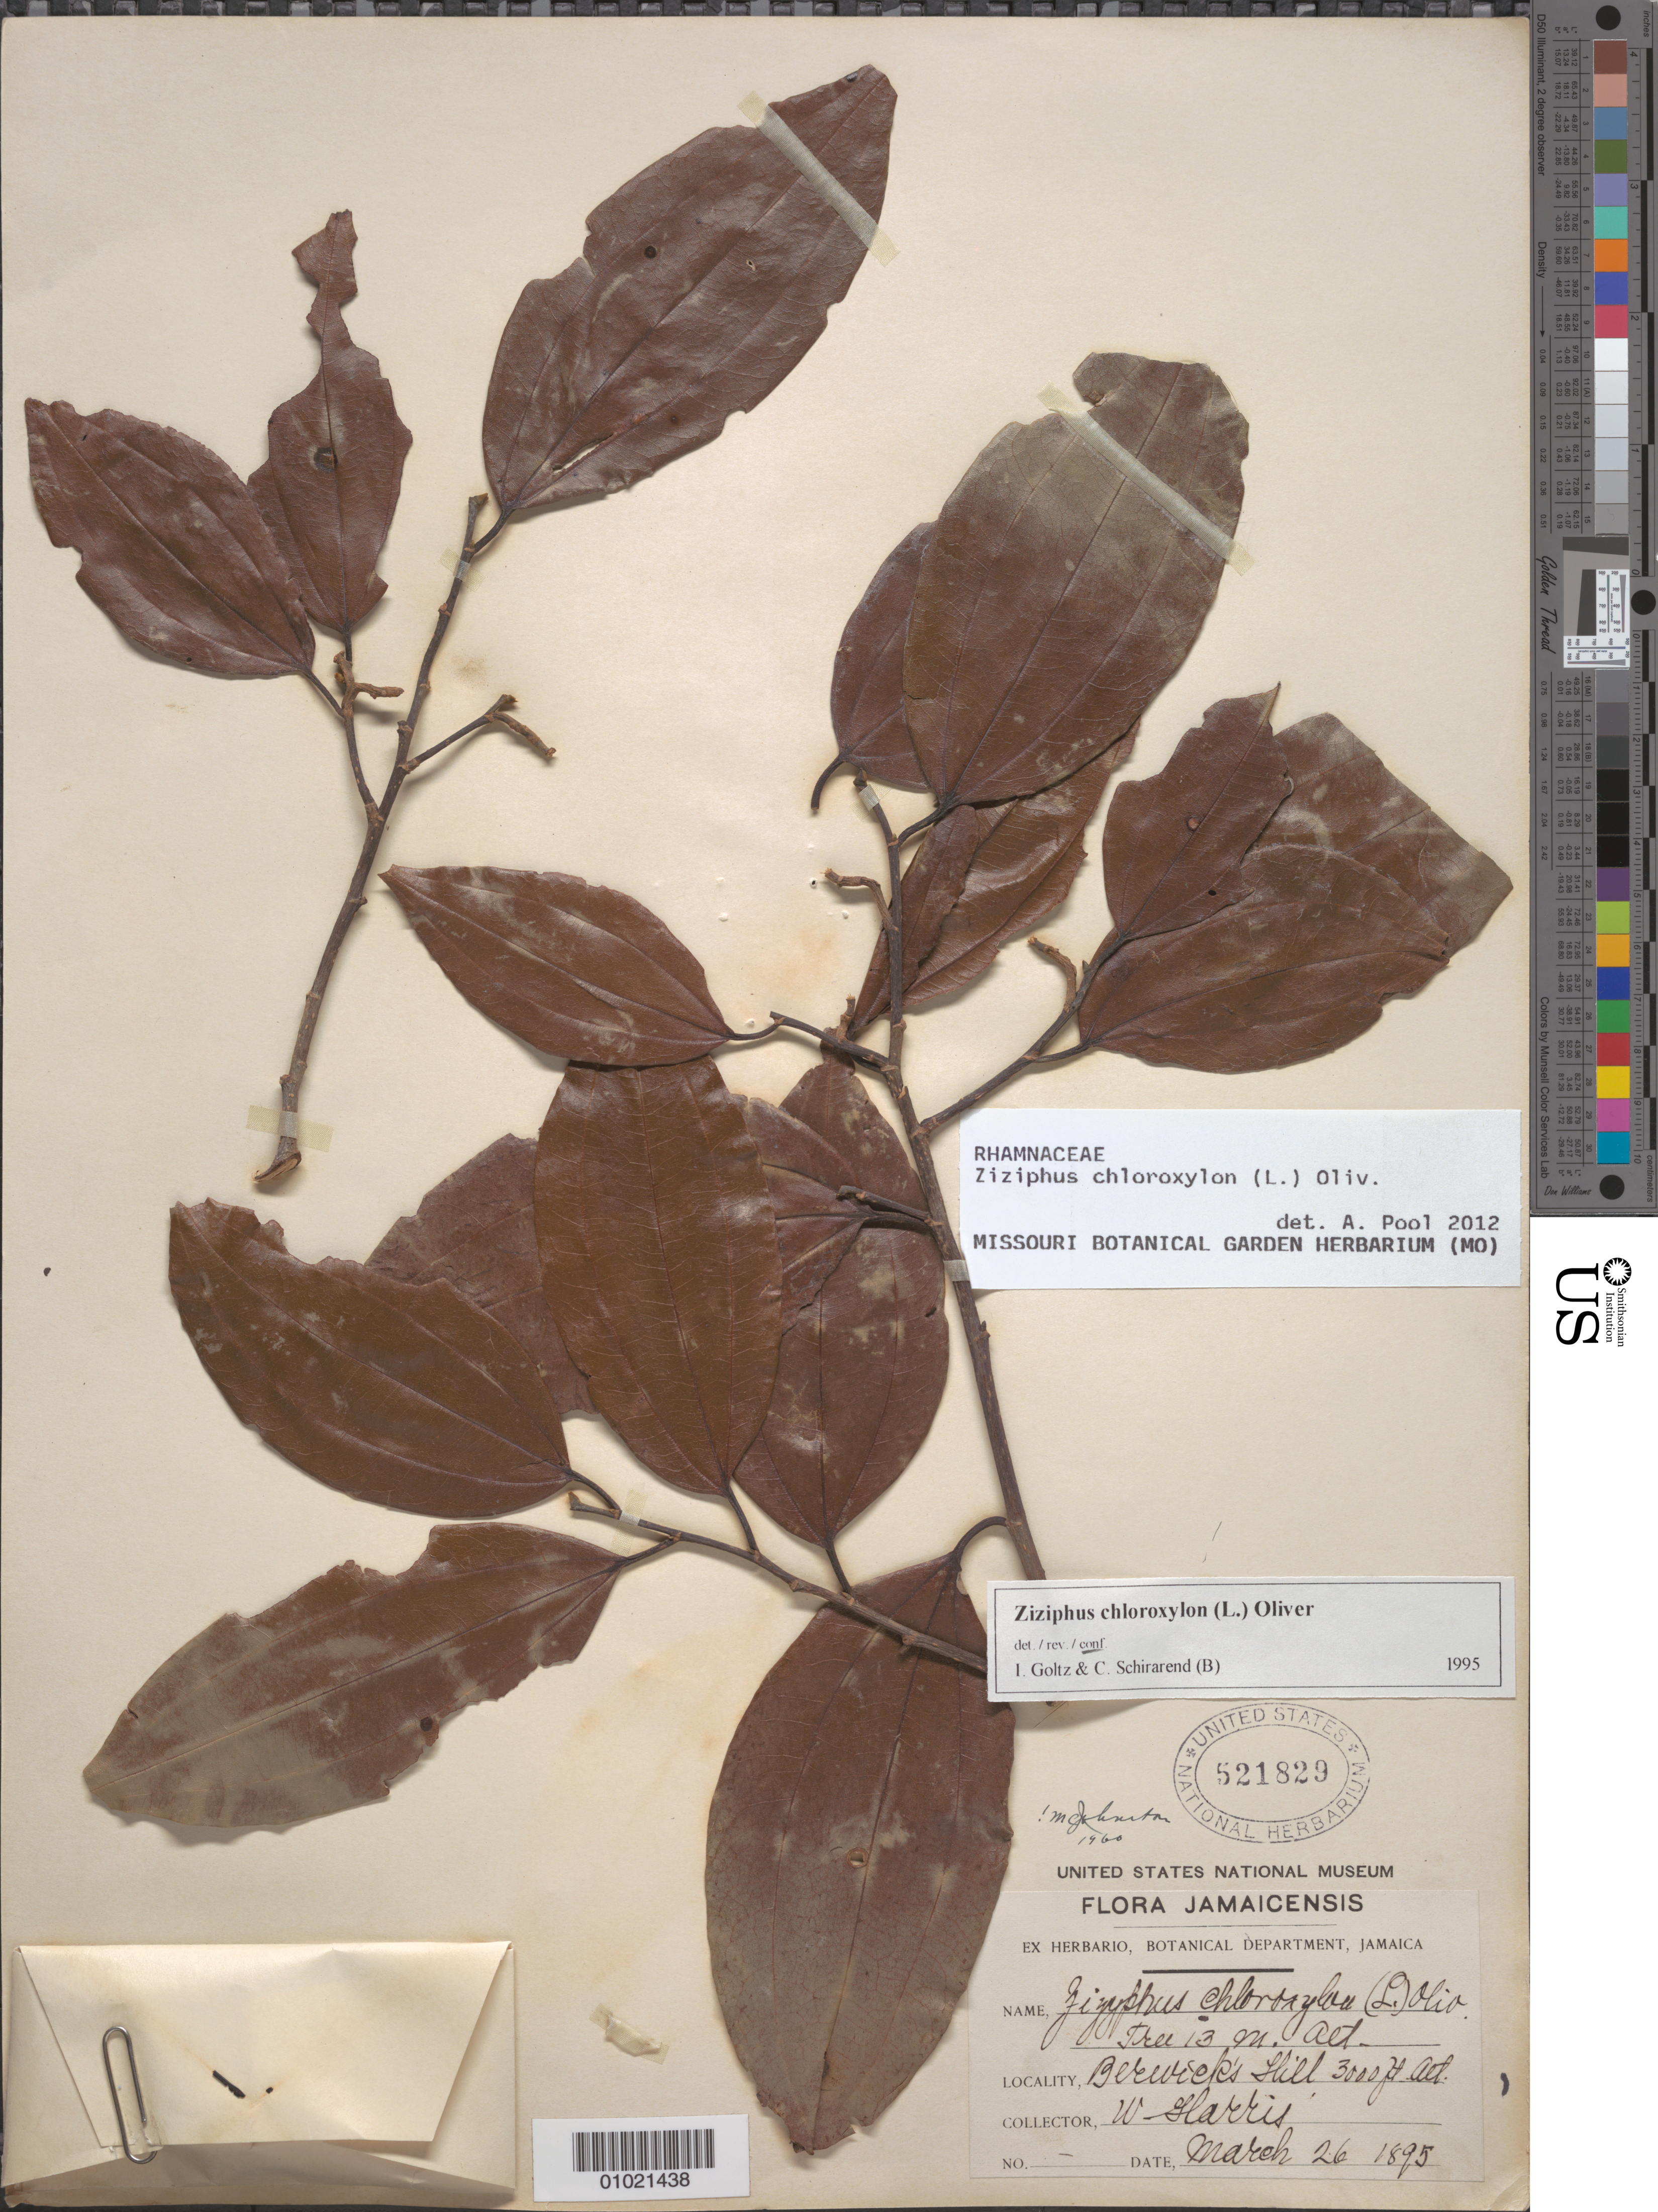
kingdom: Plantae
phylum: Tracheophyta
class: Magnoliopsida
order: Rosales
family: Rhamnaceae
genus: Sarcomphalus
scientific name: Sarcomphalus chloroxylon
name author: (L.) Hauenschild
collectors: W. Harris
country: Jamaica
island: Jamaica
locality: Berveeks hill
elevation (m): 914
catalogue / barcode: US 521829